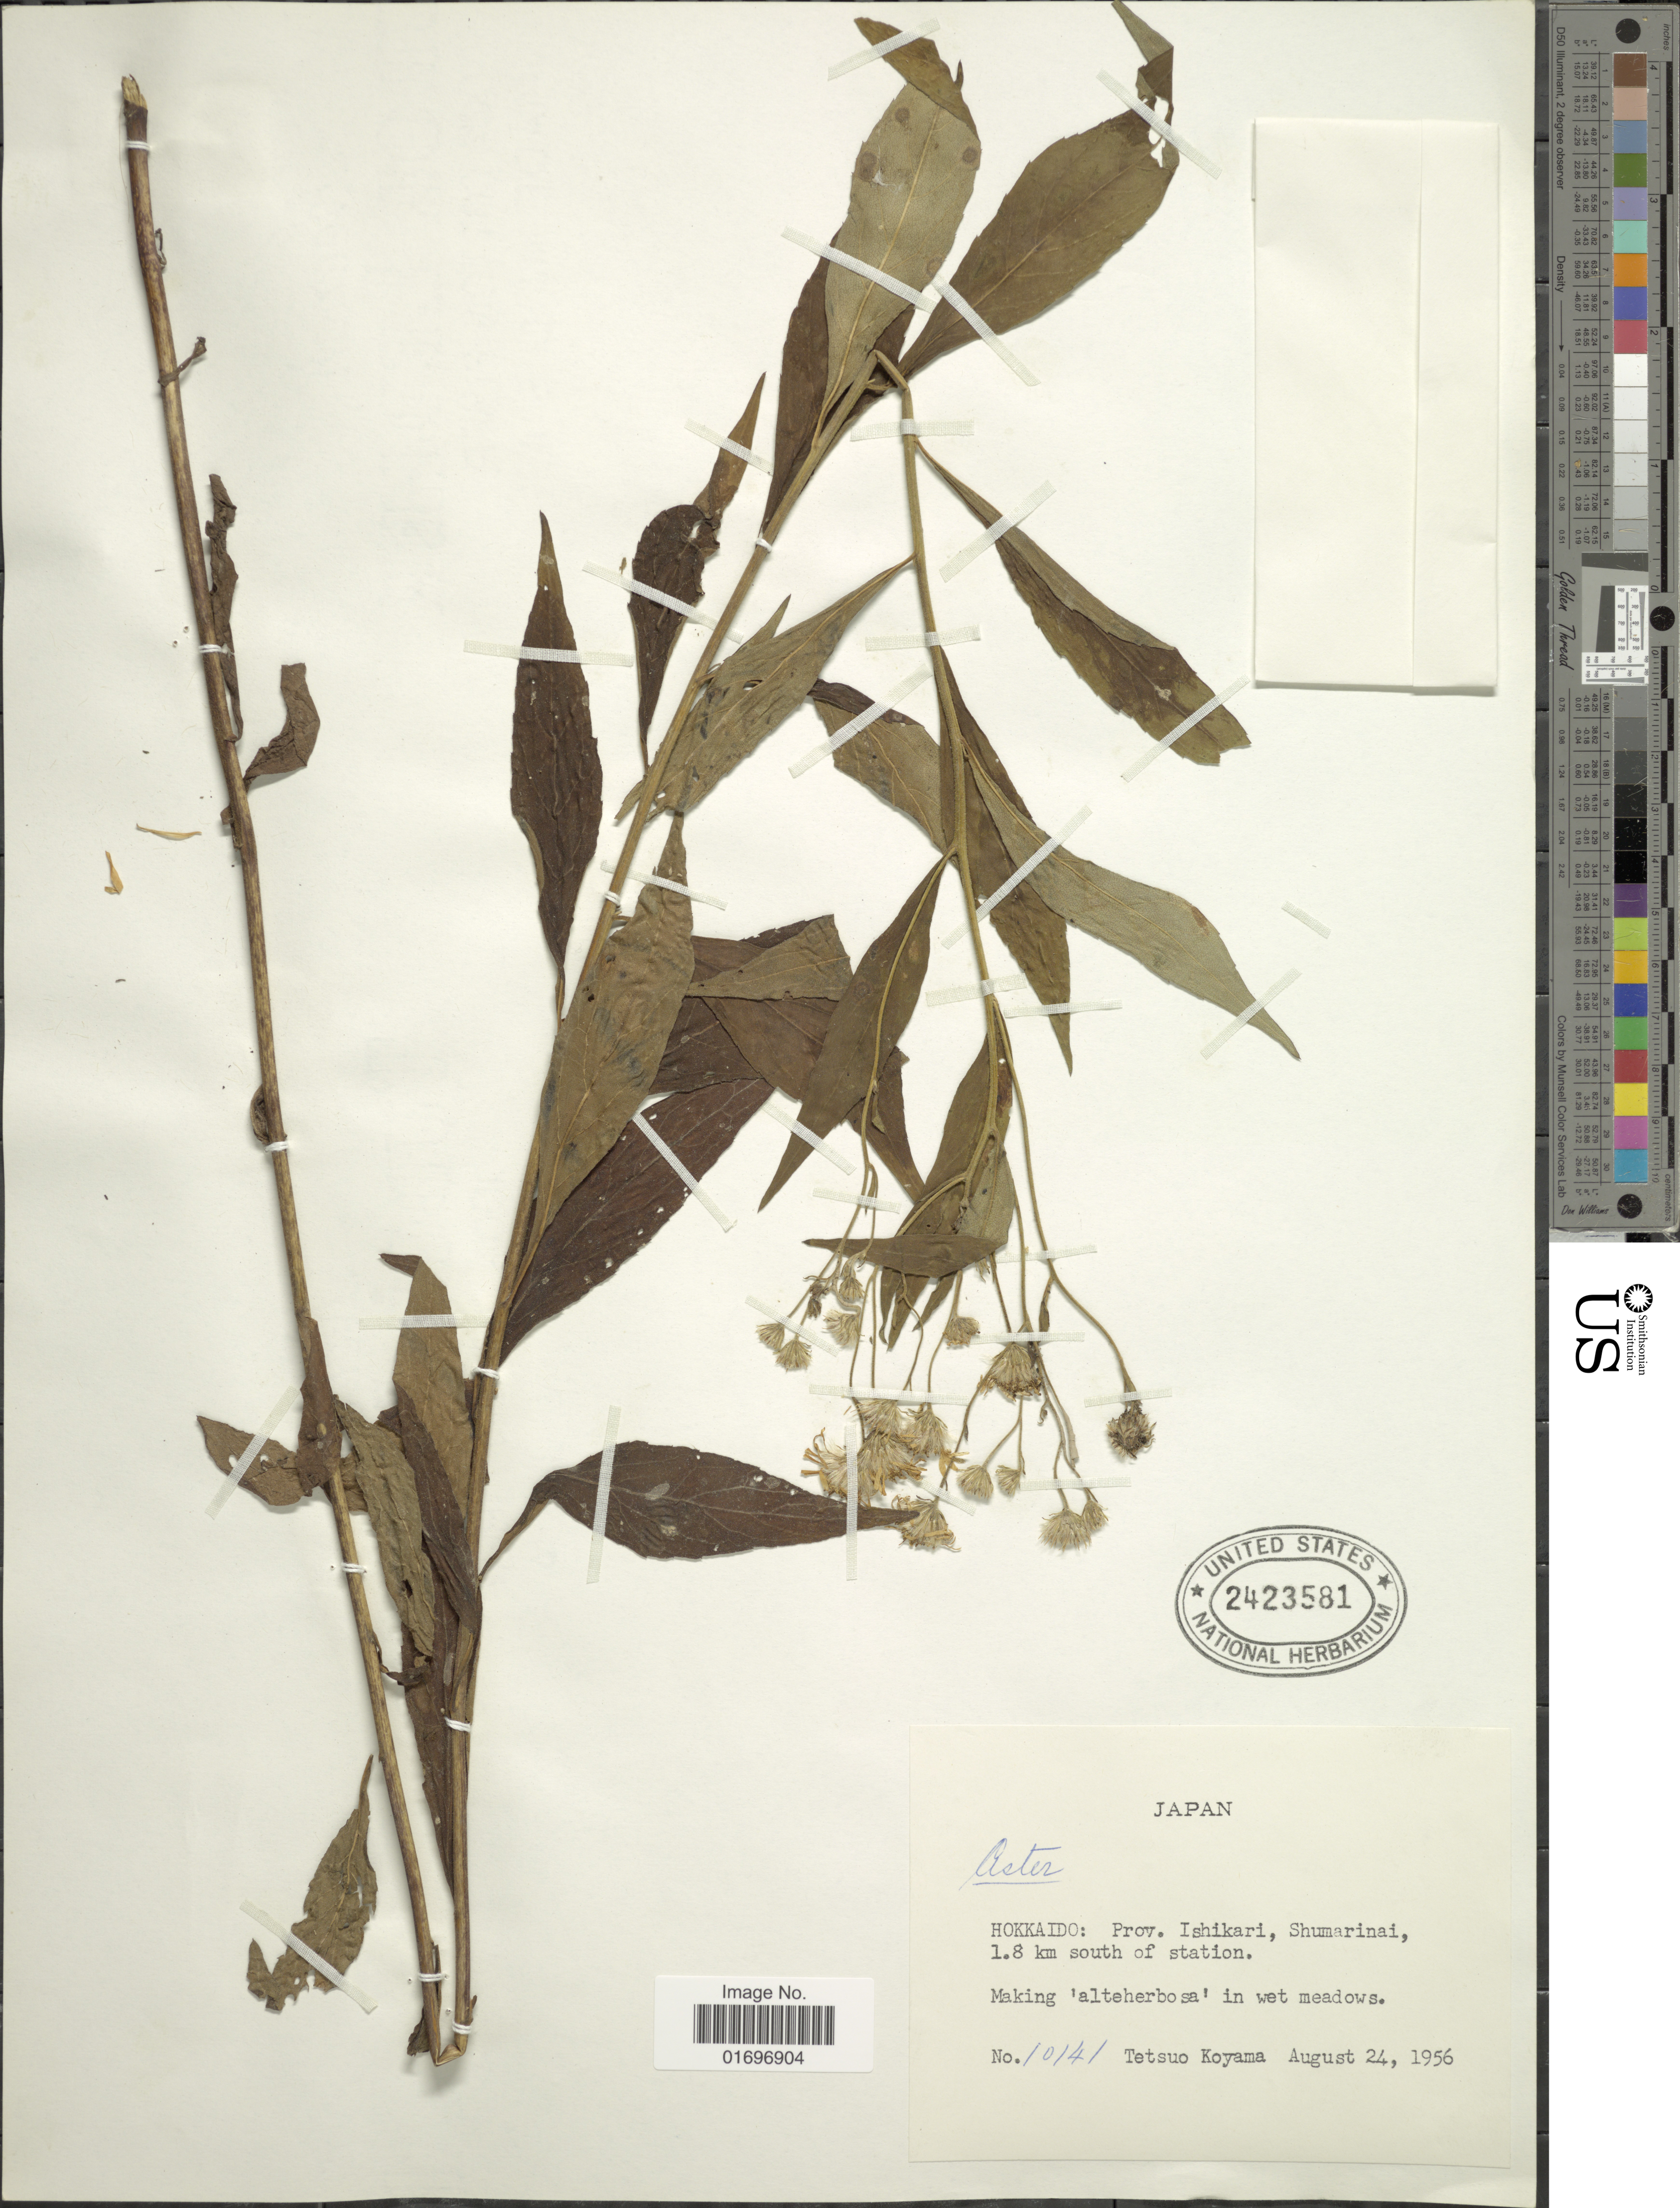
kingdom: Plantae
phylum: Tracheophyta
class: Magnoliopsida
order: Asterales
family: Asteraceae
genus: Aster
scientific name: Aster sp.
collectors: T. Koyama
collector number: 10141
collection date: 1956-08-24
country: Japan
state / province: Hokkaidō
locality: Hokkaido: Prov. Ishikari, Shumarinai, 1.8 km south of station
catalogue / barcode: US 2423581